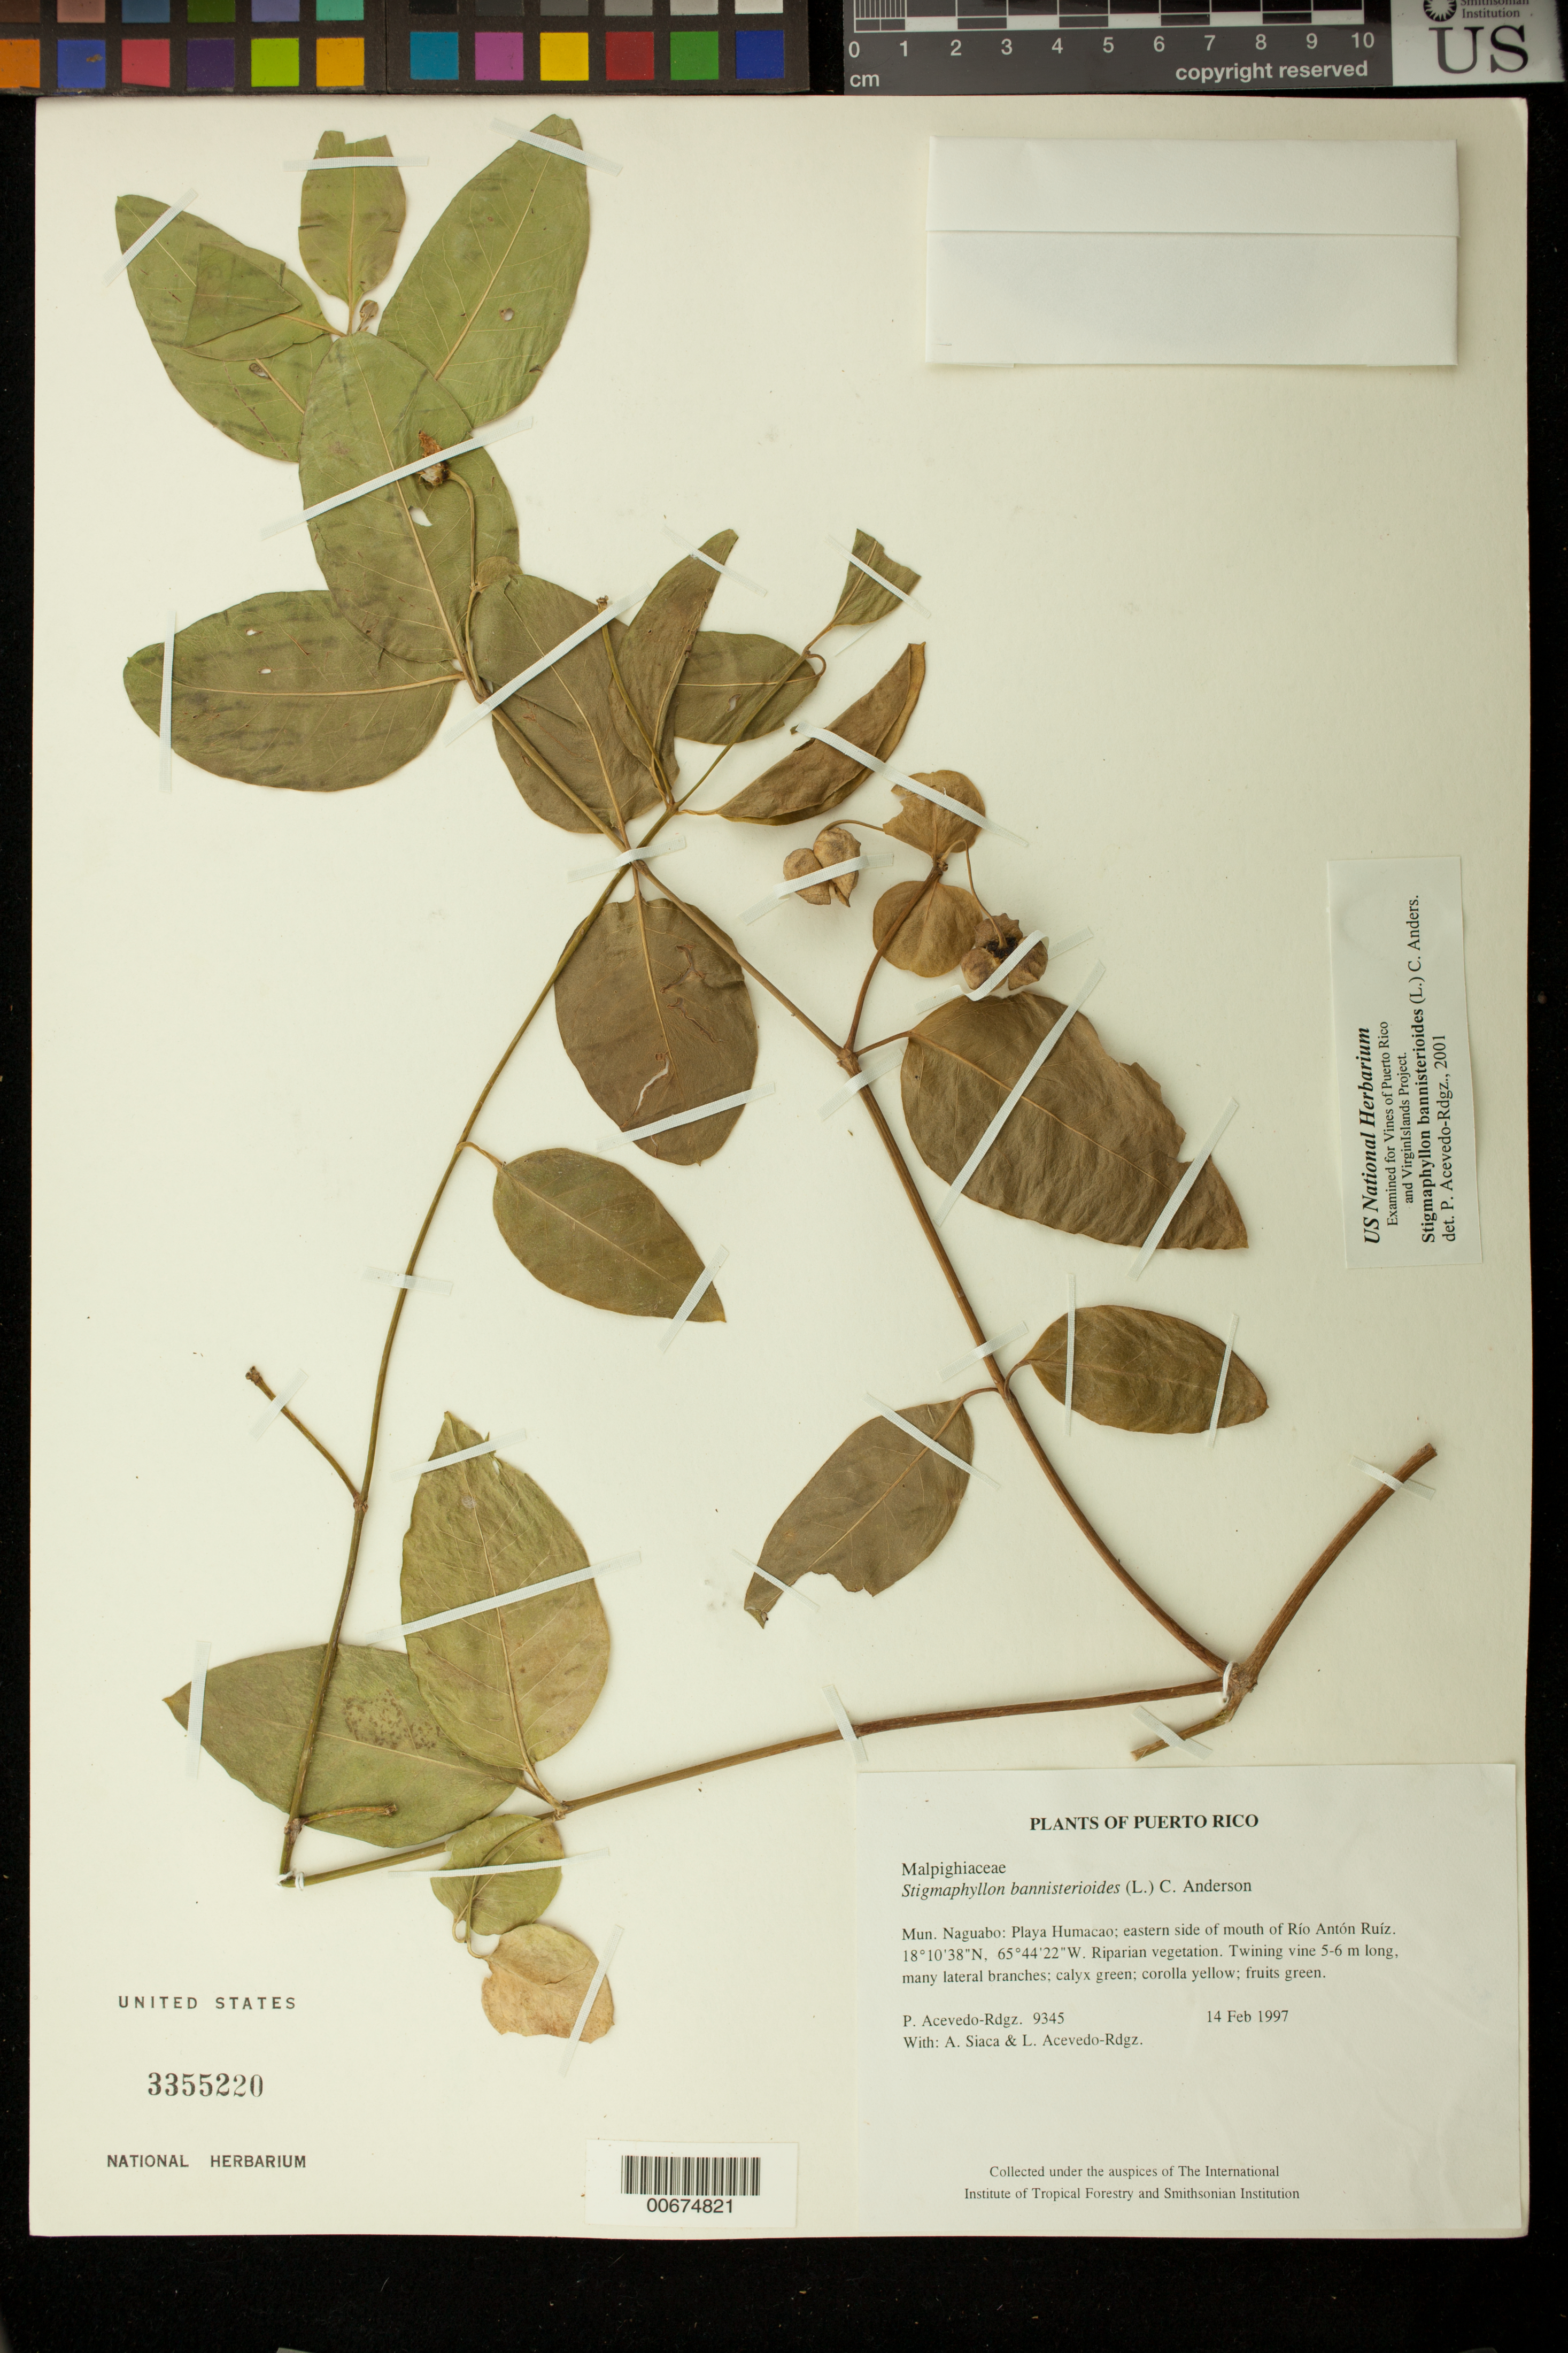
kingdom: Plantae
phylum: Tracheophyta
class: Magnoliopsida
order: Malpighiales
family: Malpighiaceae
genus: Stigmaphyllon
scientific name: Stigmaphyllon bannisterioides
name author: (L.) C.E. Anderson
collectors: P. Acevedo-Rodr., A. Siaca & L. Acevedo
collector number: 9345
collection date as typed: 14 Feb 1997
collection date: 1997-02-14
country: Puerto Rico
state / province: Naguabo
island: Puerto Rico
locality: Naguabo: Playa Humacao; eastern side of mouth of Río Antón Ruíz.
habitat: Riparian vegetation.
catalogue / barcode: US 3355220